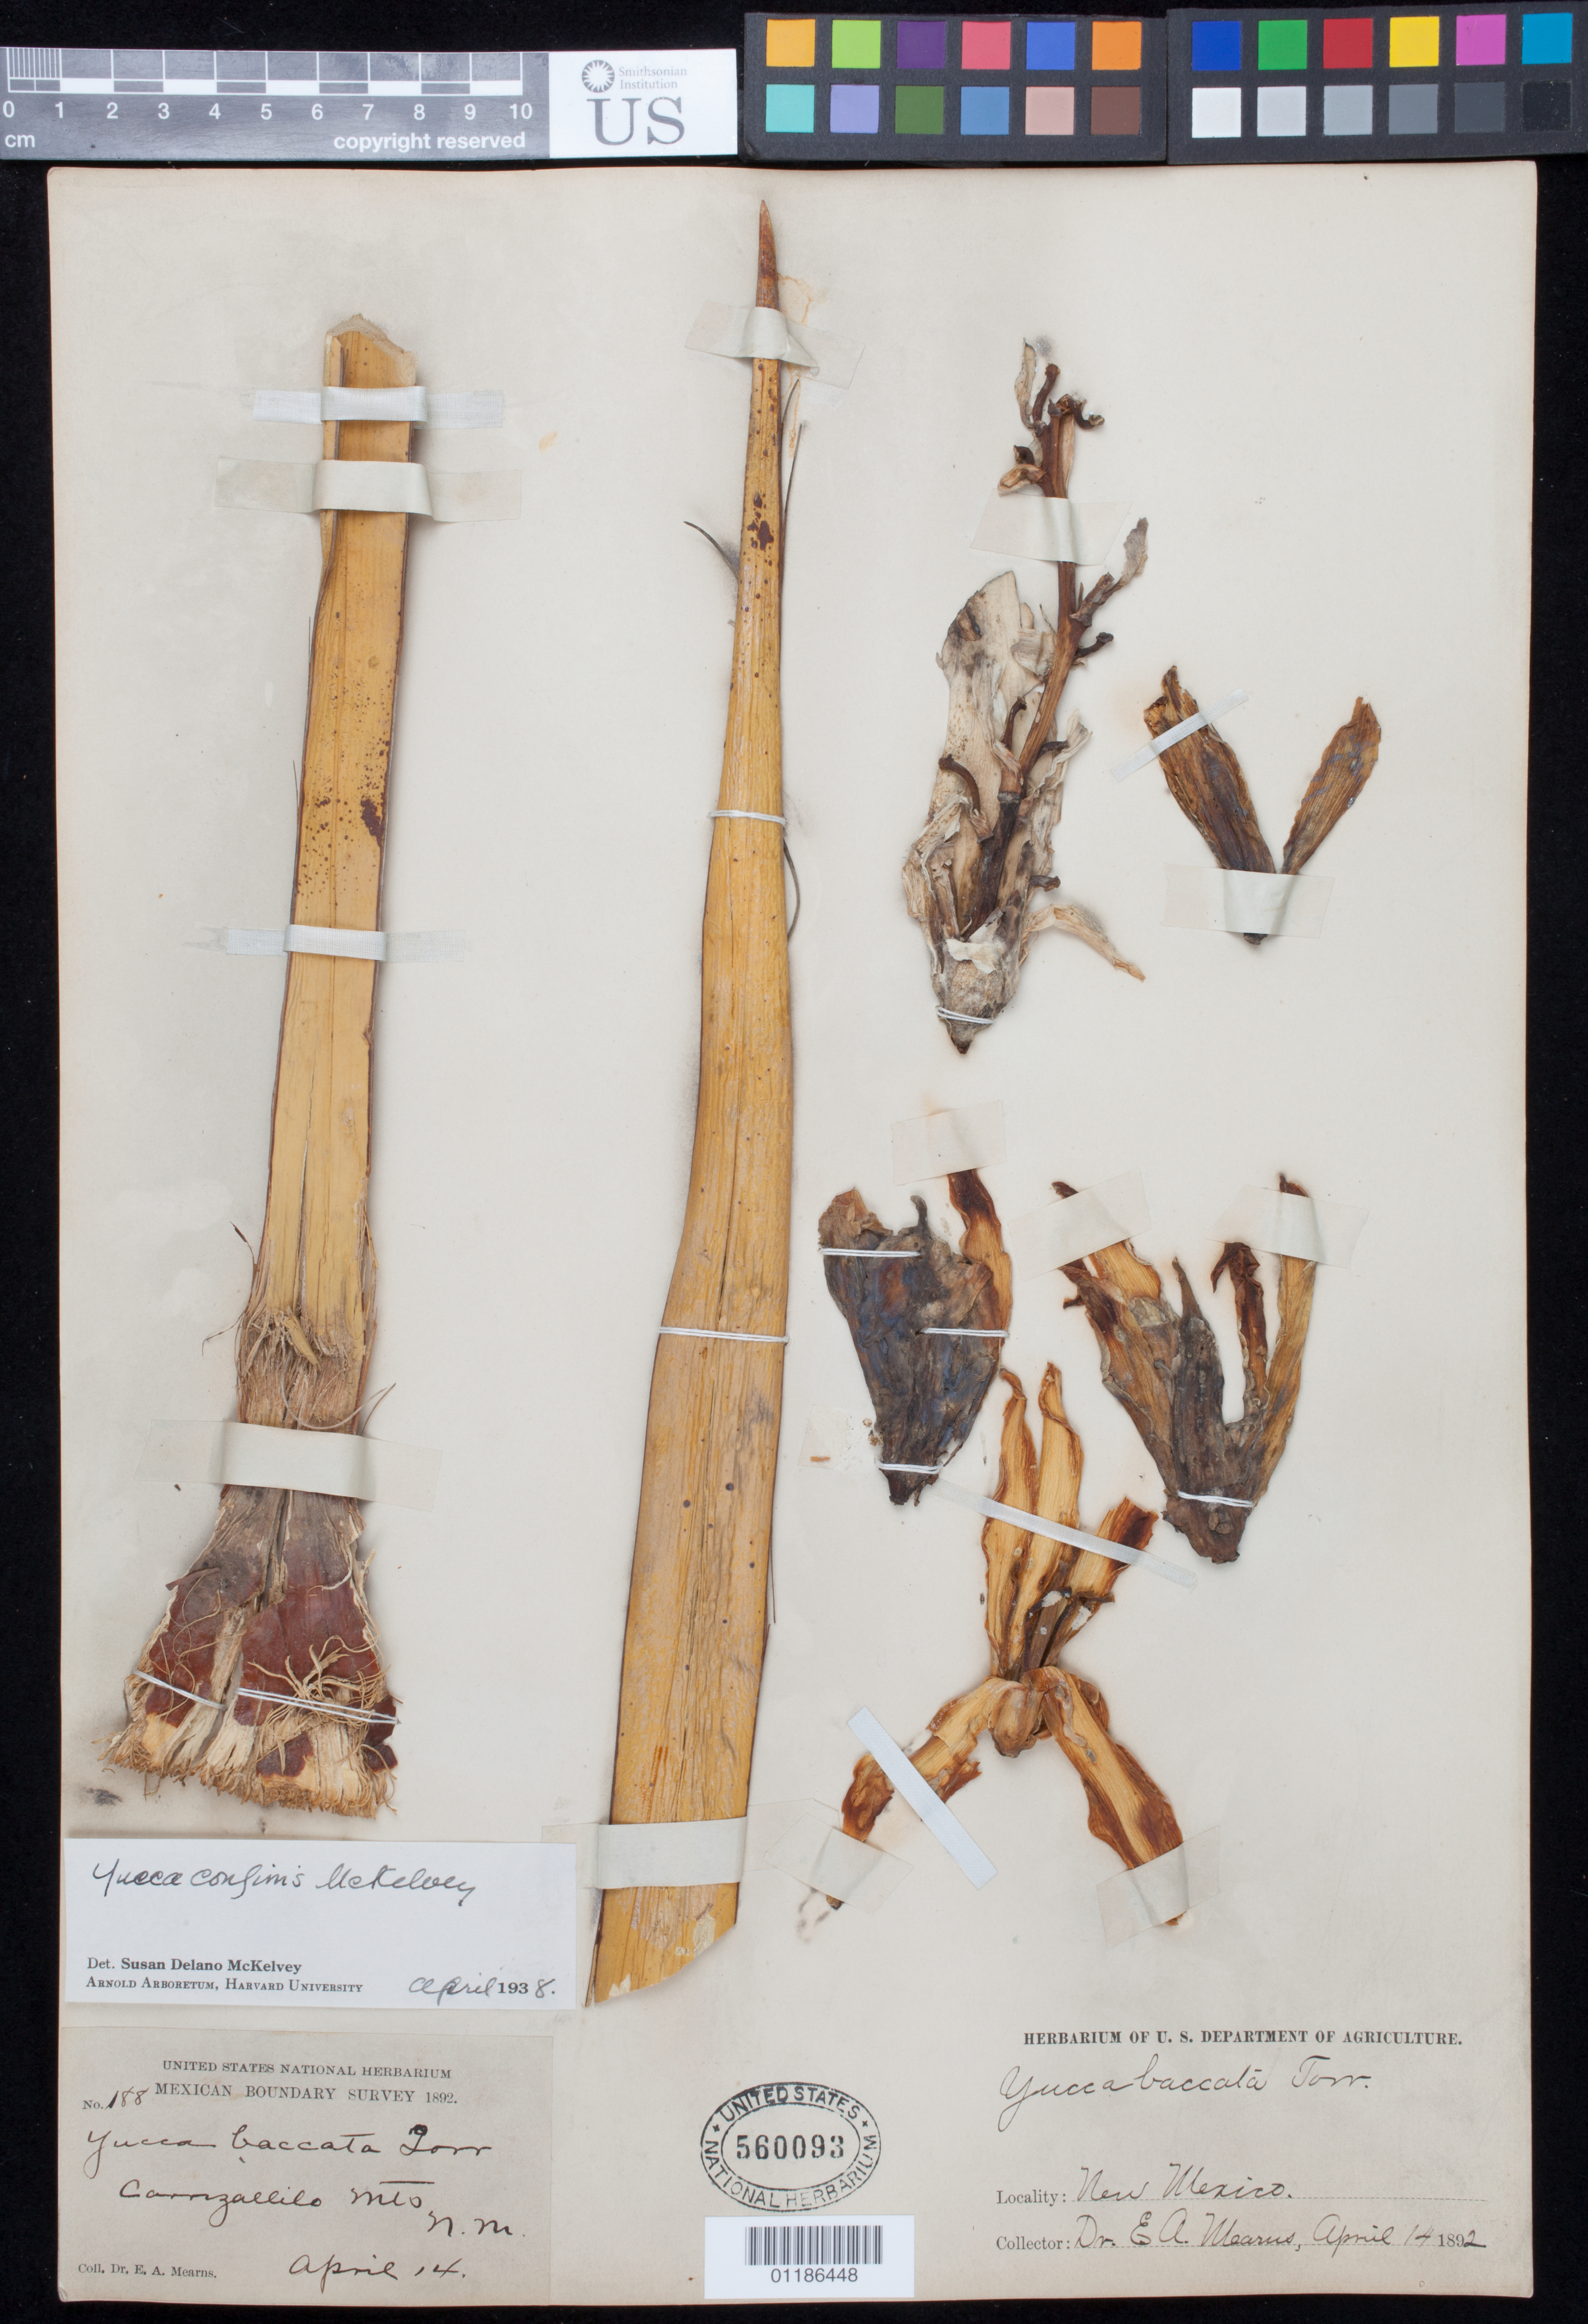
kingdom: Plantae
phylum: Tracheophyta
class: Liliopsida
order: Asparagales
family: Asparagaceae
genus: Yucca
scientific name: Yucca confinis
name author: McKelvey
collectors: E. A. Mearns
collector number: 188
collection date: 1892-04-15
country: United States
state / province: New Mexico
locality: Carrizallilo Mts.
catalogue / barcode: US 560093